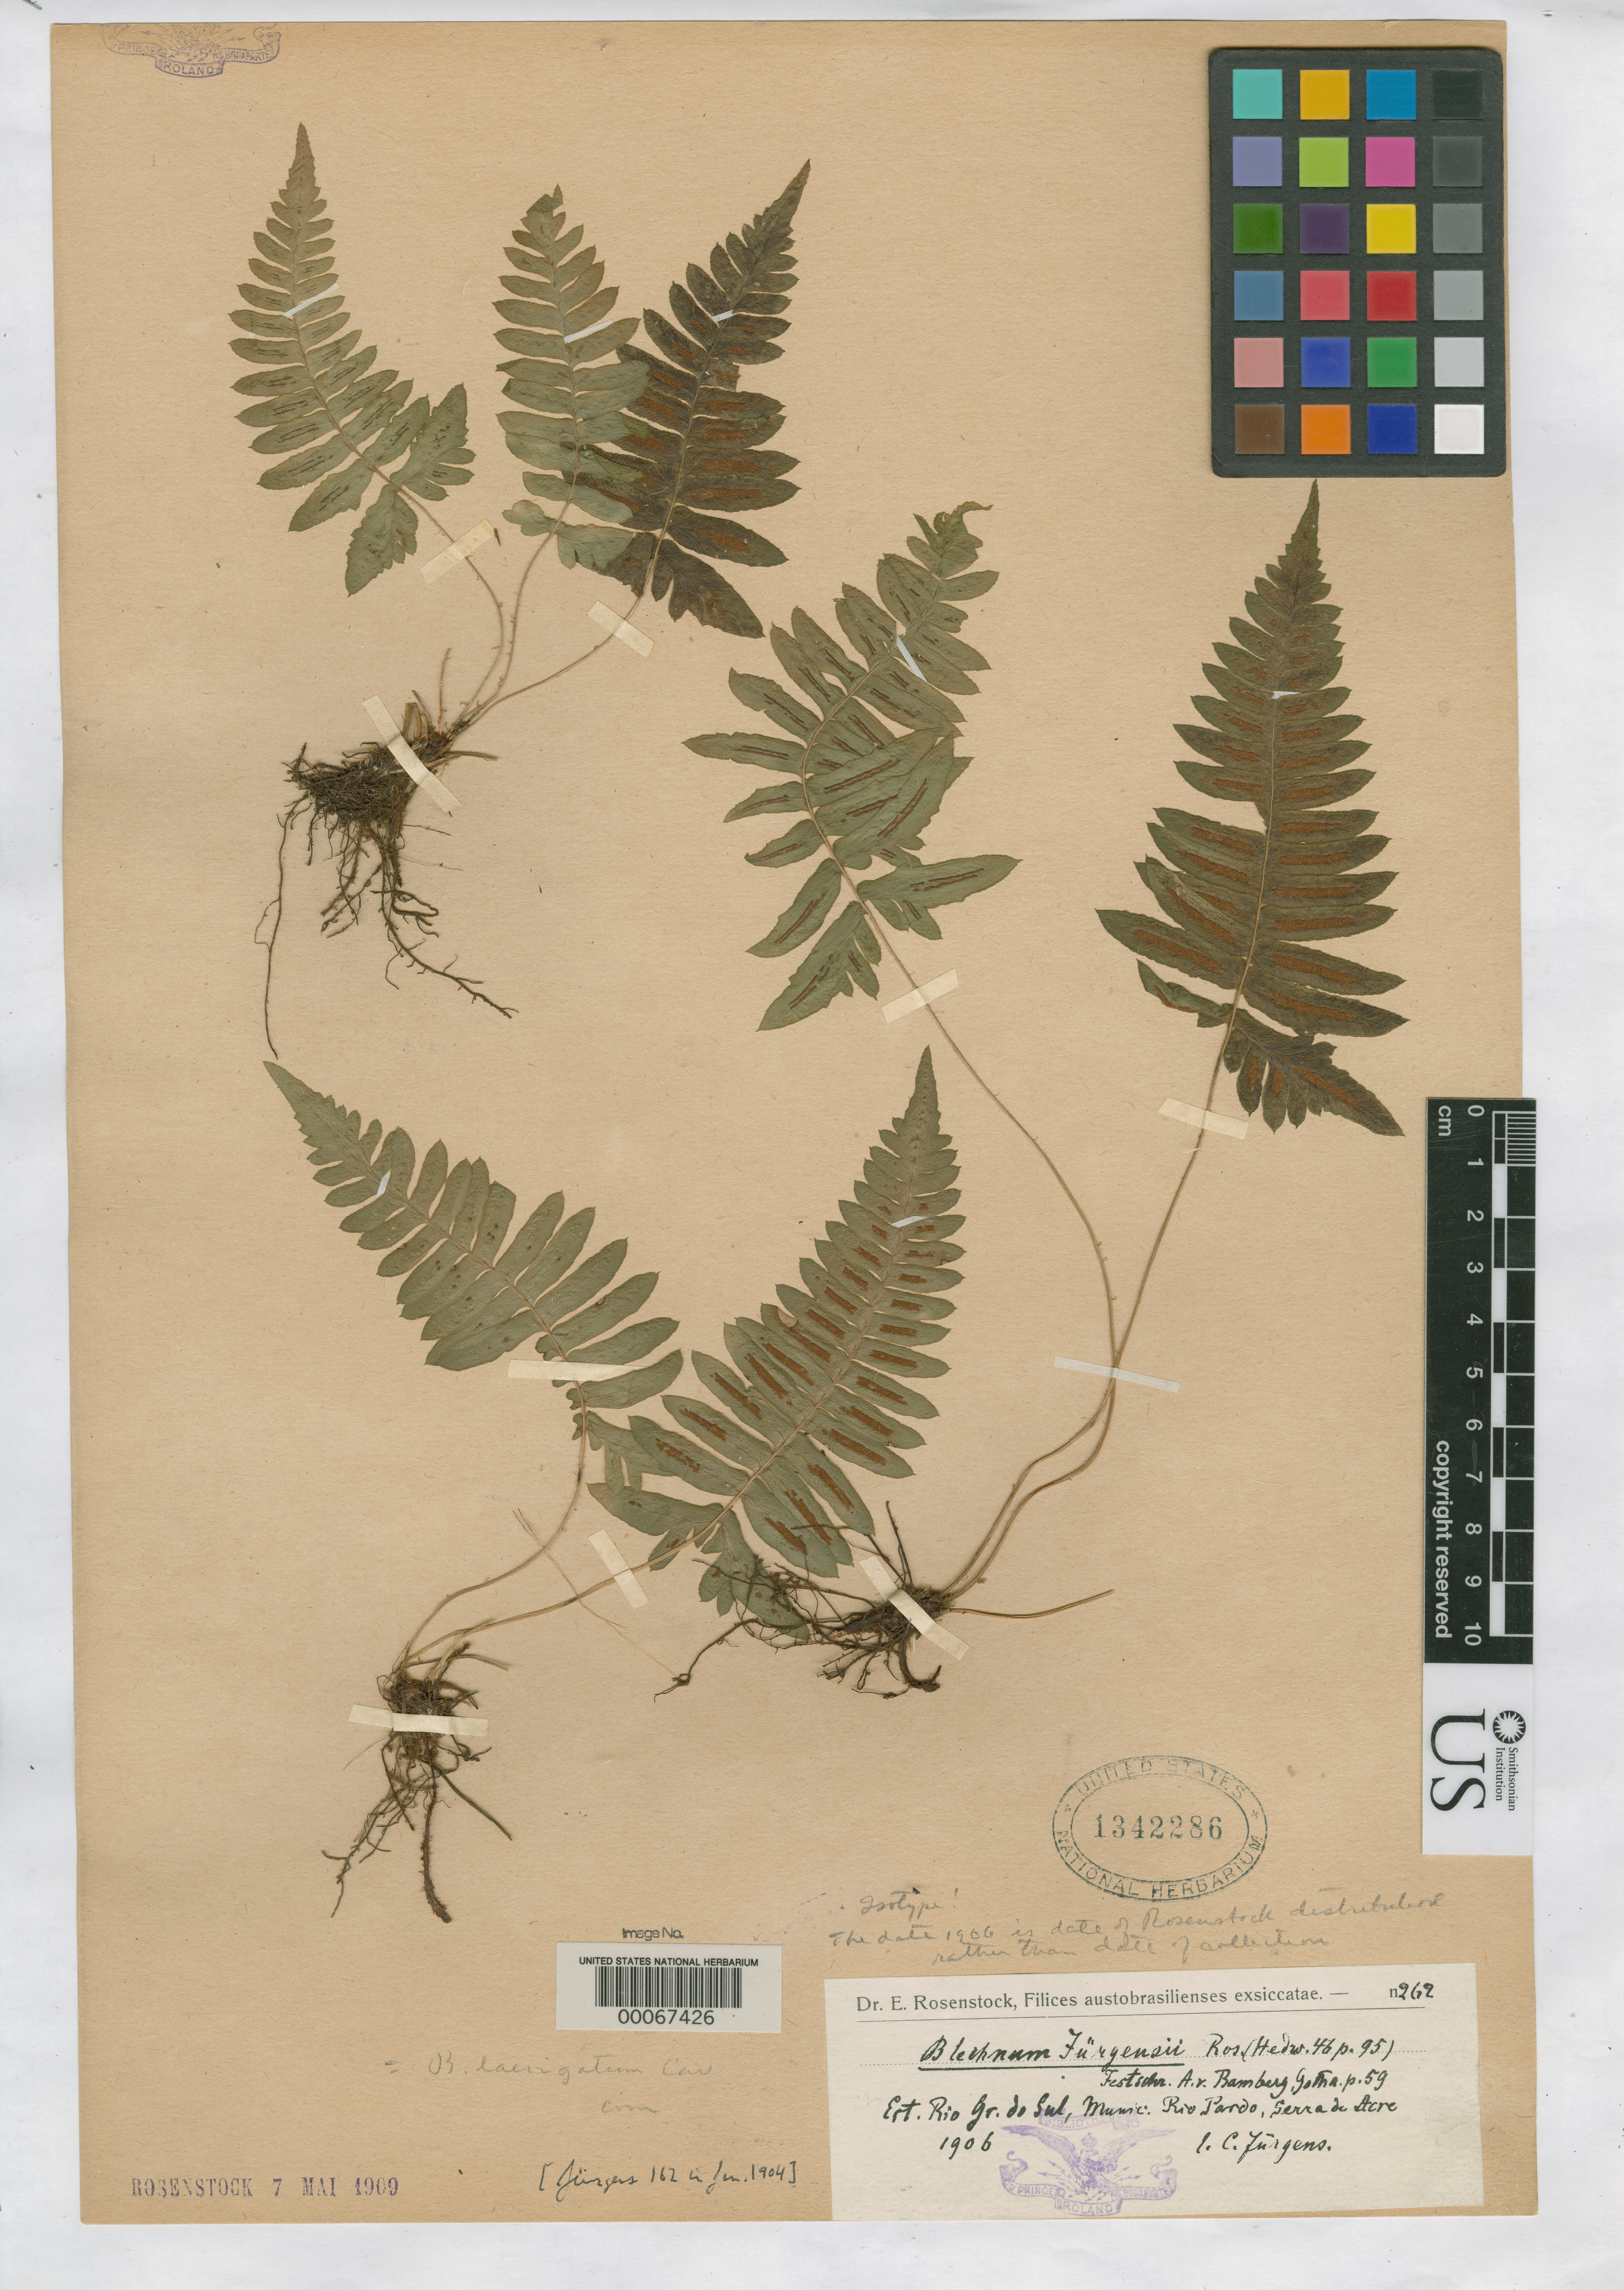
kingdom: Plantae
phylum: Tracheophyta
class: Polypodiopsida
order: Polypodiales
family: Blechnaceae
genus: Blechnum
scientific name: Blechnum juergensii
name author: Rosenst.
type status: Isotype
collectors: C. Juergens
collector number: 162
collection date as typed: Jan 1904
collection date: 1904-01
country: Brazil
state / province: Rio Grande do Sul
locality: Rio Pardo, Serra do Agre.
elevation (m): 150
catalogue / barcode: US 1342286